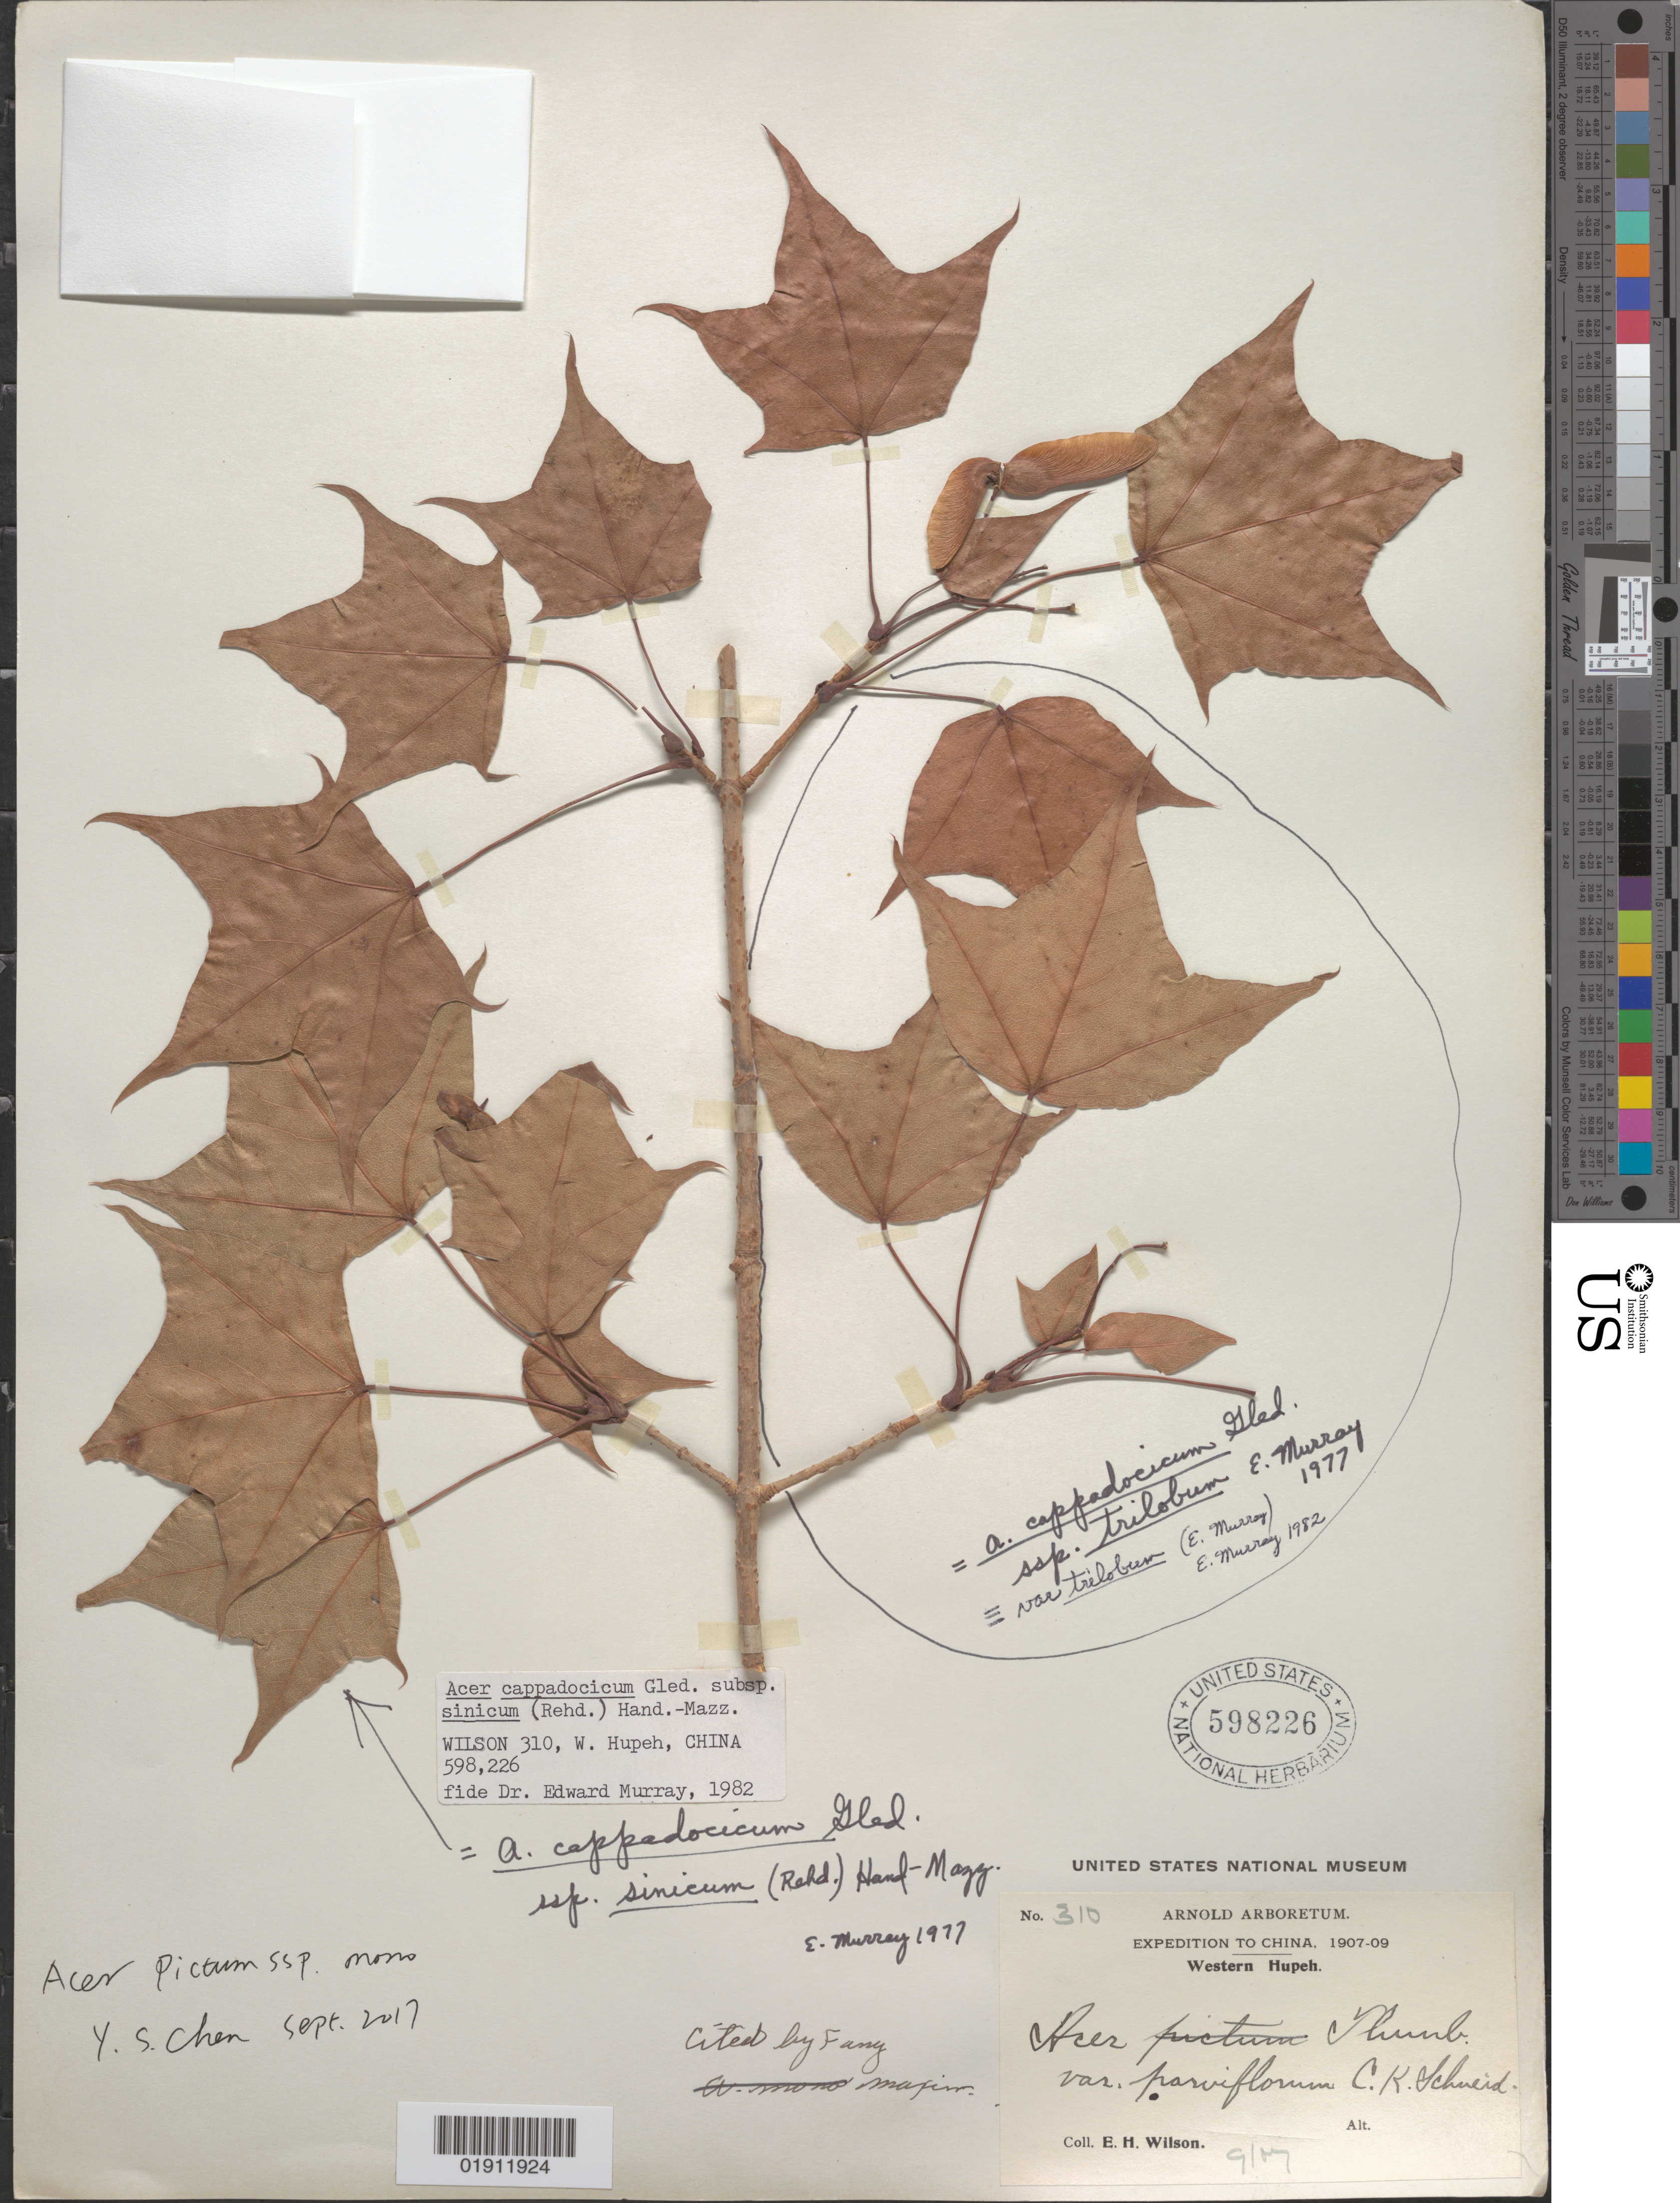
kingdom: Plantae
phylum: Tracheophyta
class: Magnoliopsida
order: Sapindales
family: Sapindaceae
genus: Acer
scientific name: Acer cappadocicum subsp. sinicum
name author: (Rehder) Hand.-Mazz.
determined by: Murray, Edward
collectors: E. H. Wilson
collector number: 310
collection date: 1907-09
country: China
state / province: Hubei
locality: Western Hupeh [Hubei]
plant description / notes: This sheet also annotated as: A. cappadocicum ssp. trilobum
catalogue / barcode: US 598226